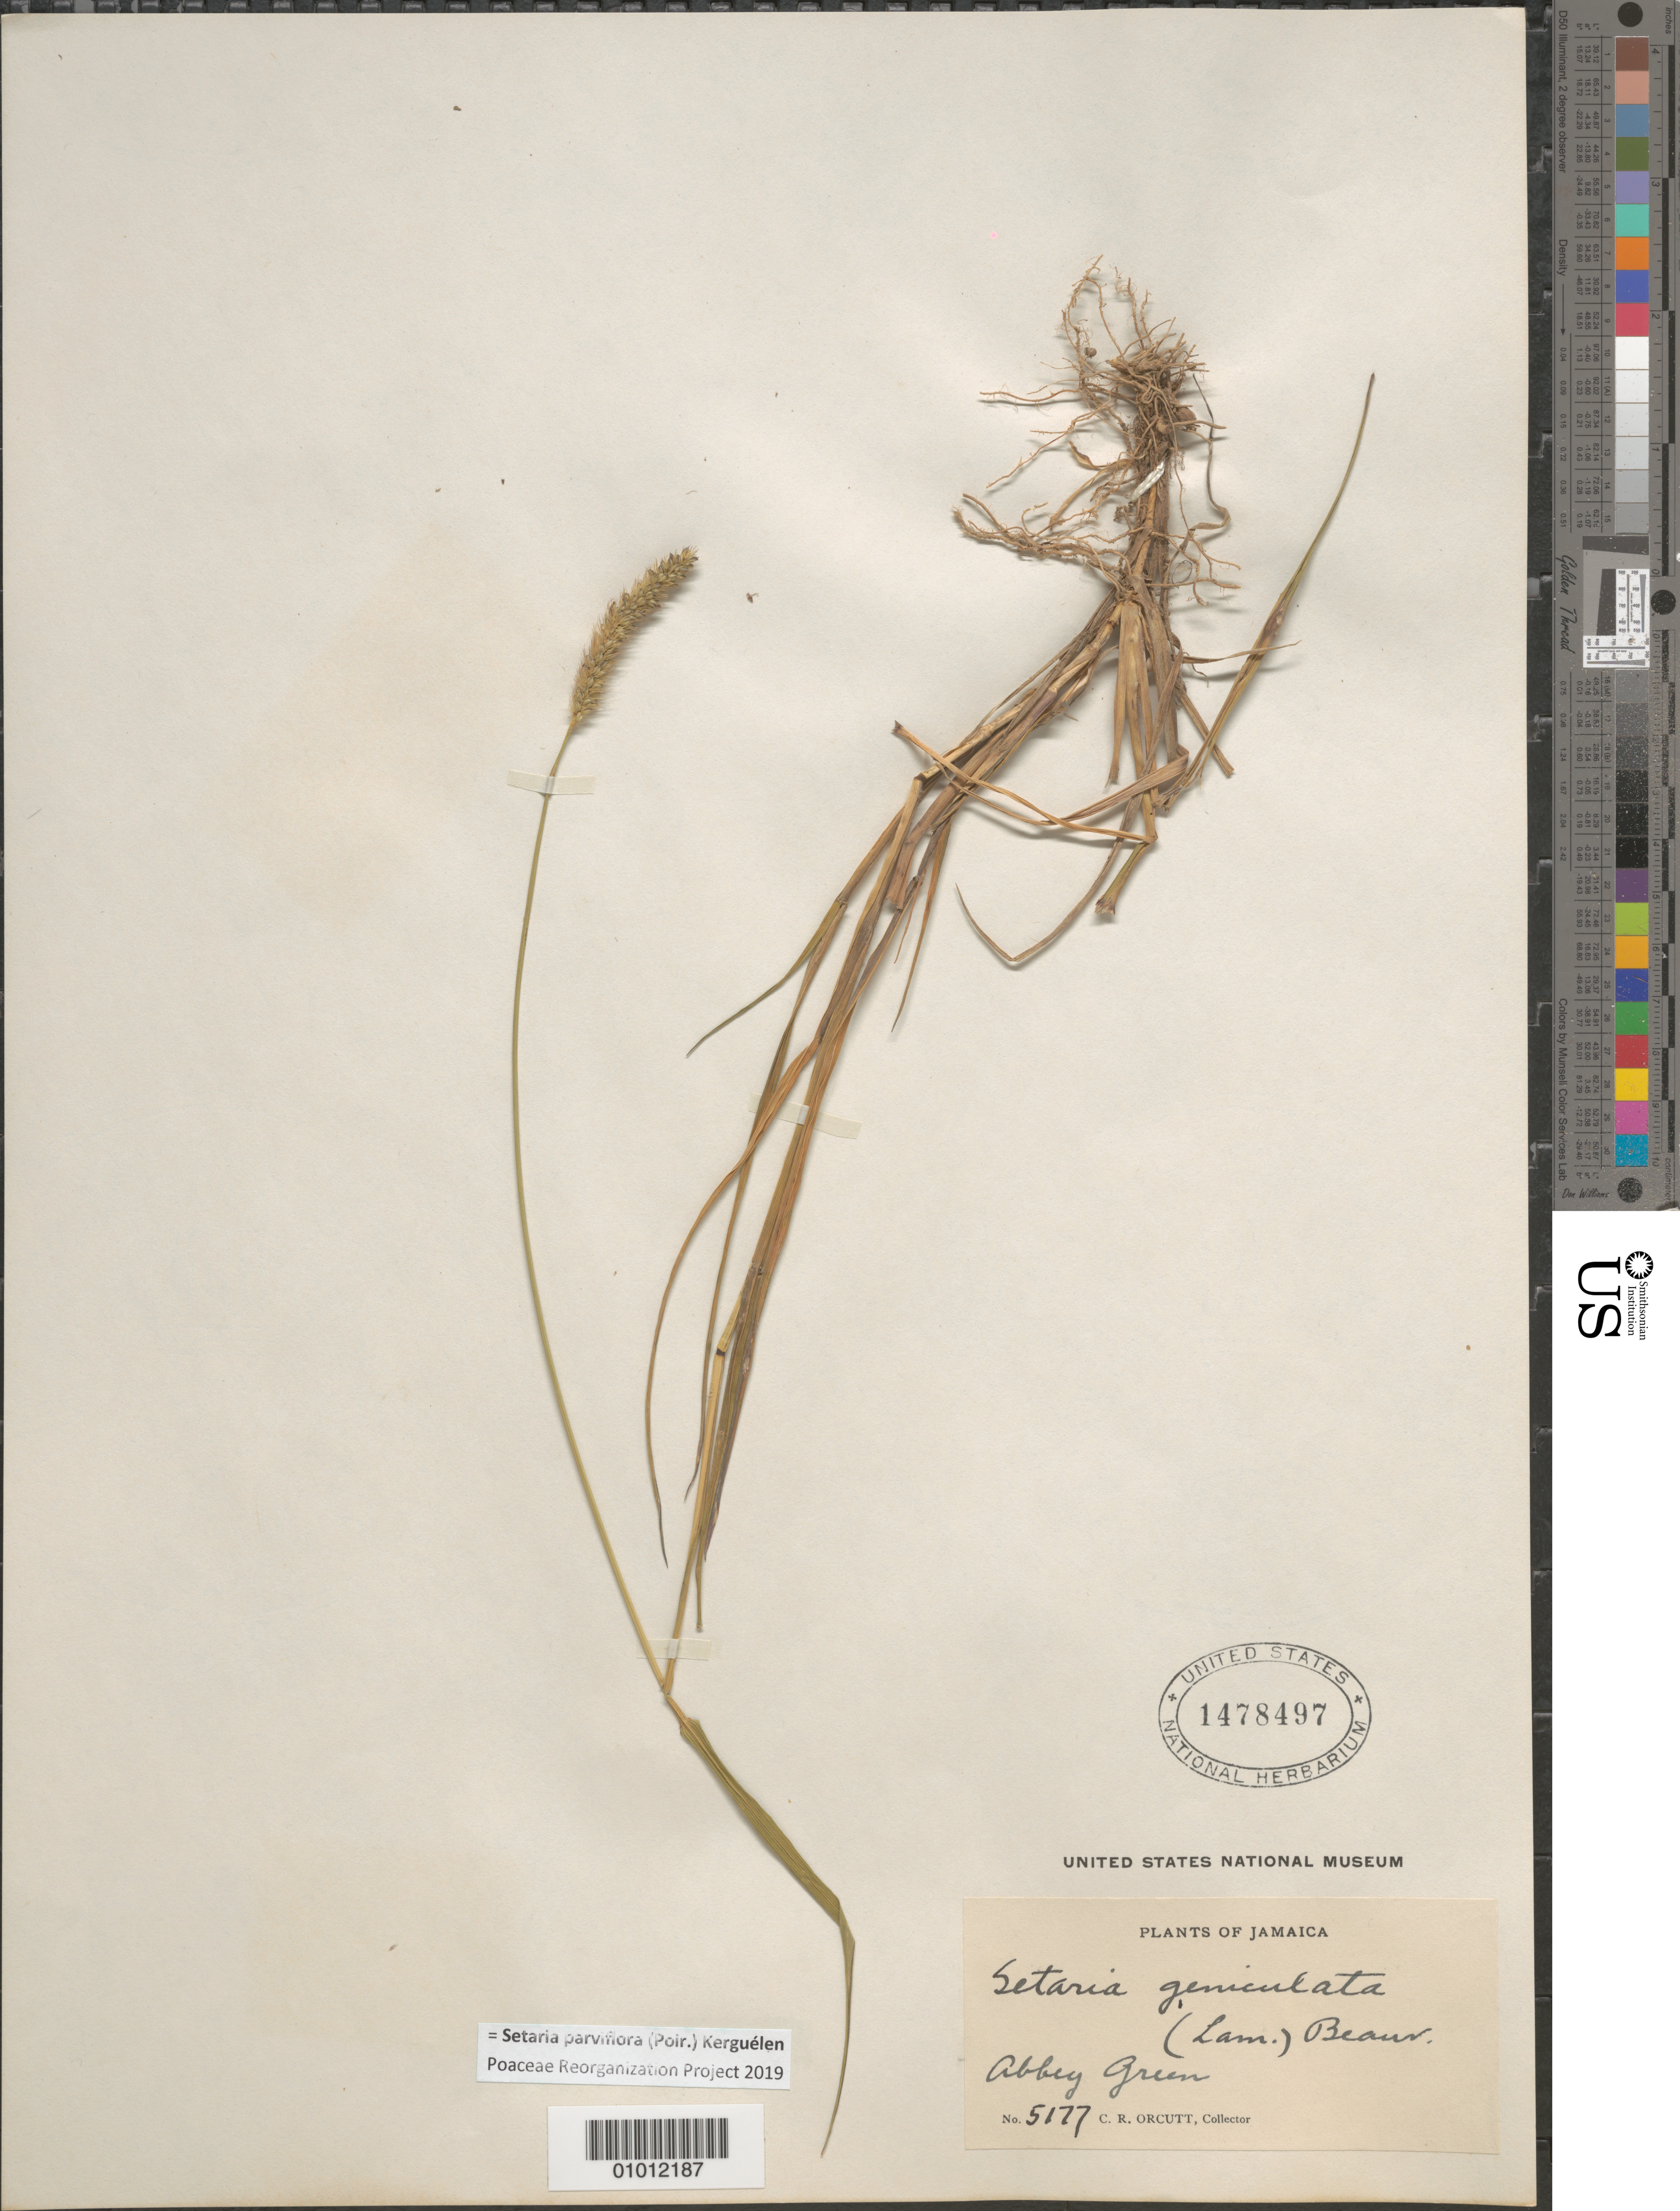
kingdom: Plantae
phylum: Tracheophyta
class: Liliopsida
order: Poales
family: Poaceae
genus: Setaria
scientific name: Setaria parviflora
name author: (Poir.) Kerguélen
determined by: Poaceae Reorganization Project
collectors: C. R. Orcutt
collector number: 5177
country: Jamaica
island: Jamaica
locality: Abbey Green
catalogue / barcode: US 1478497